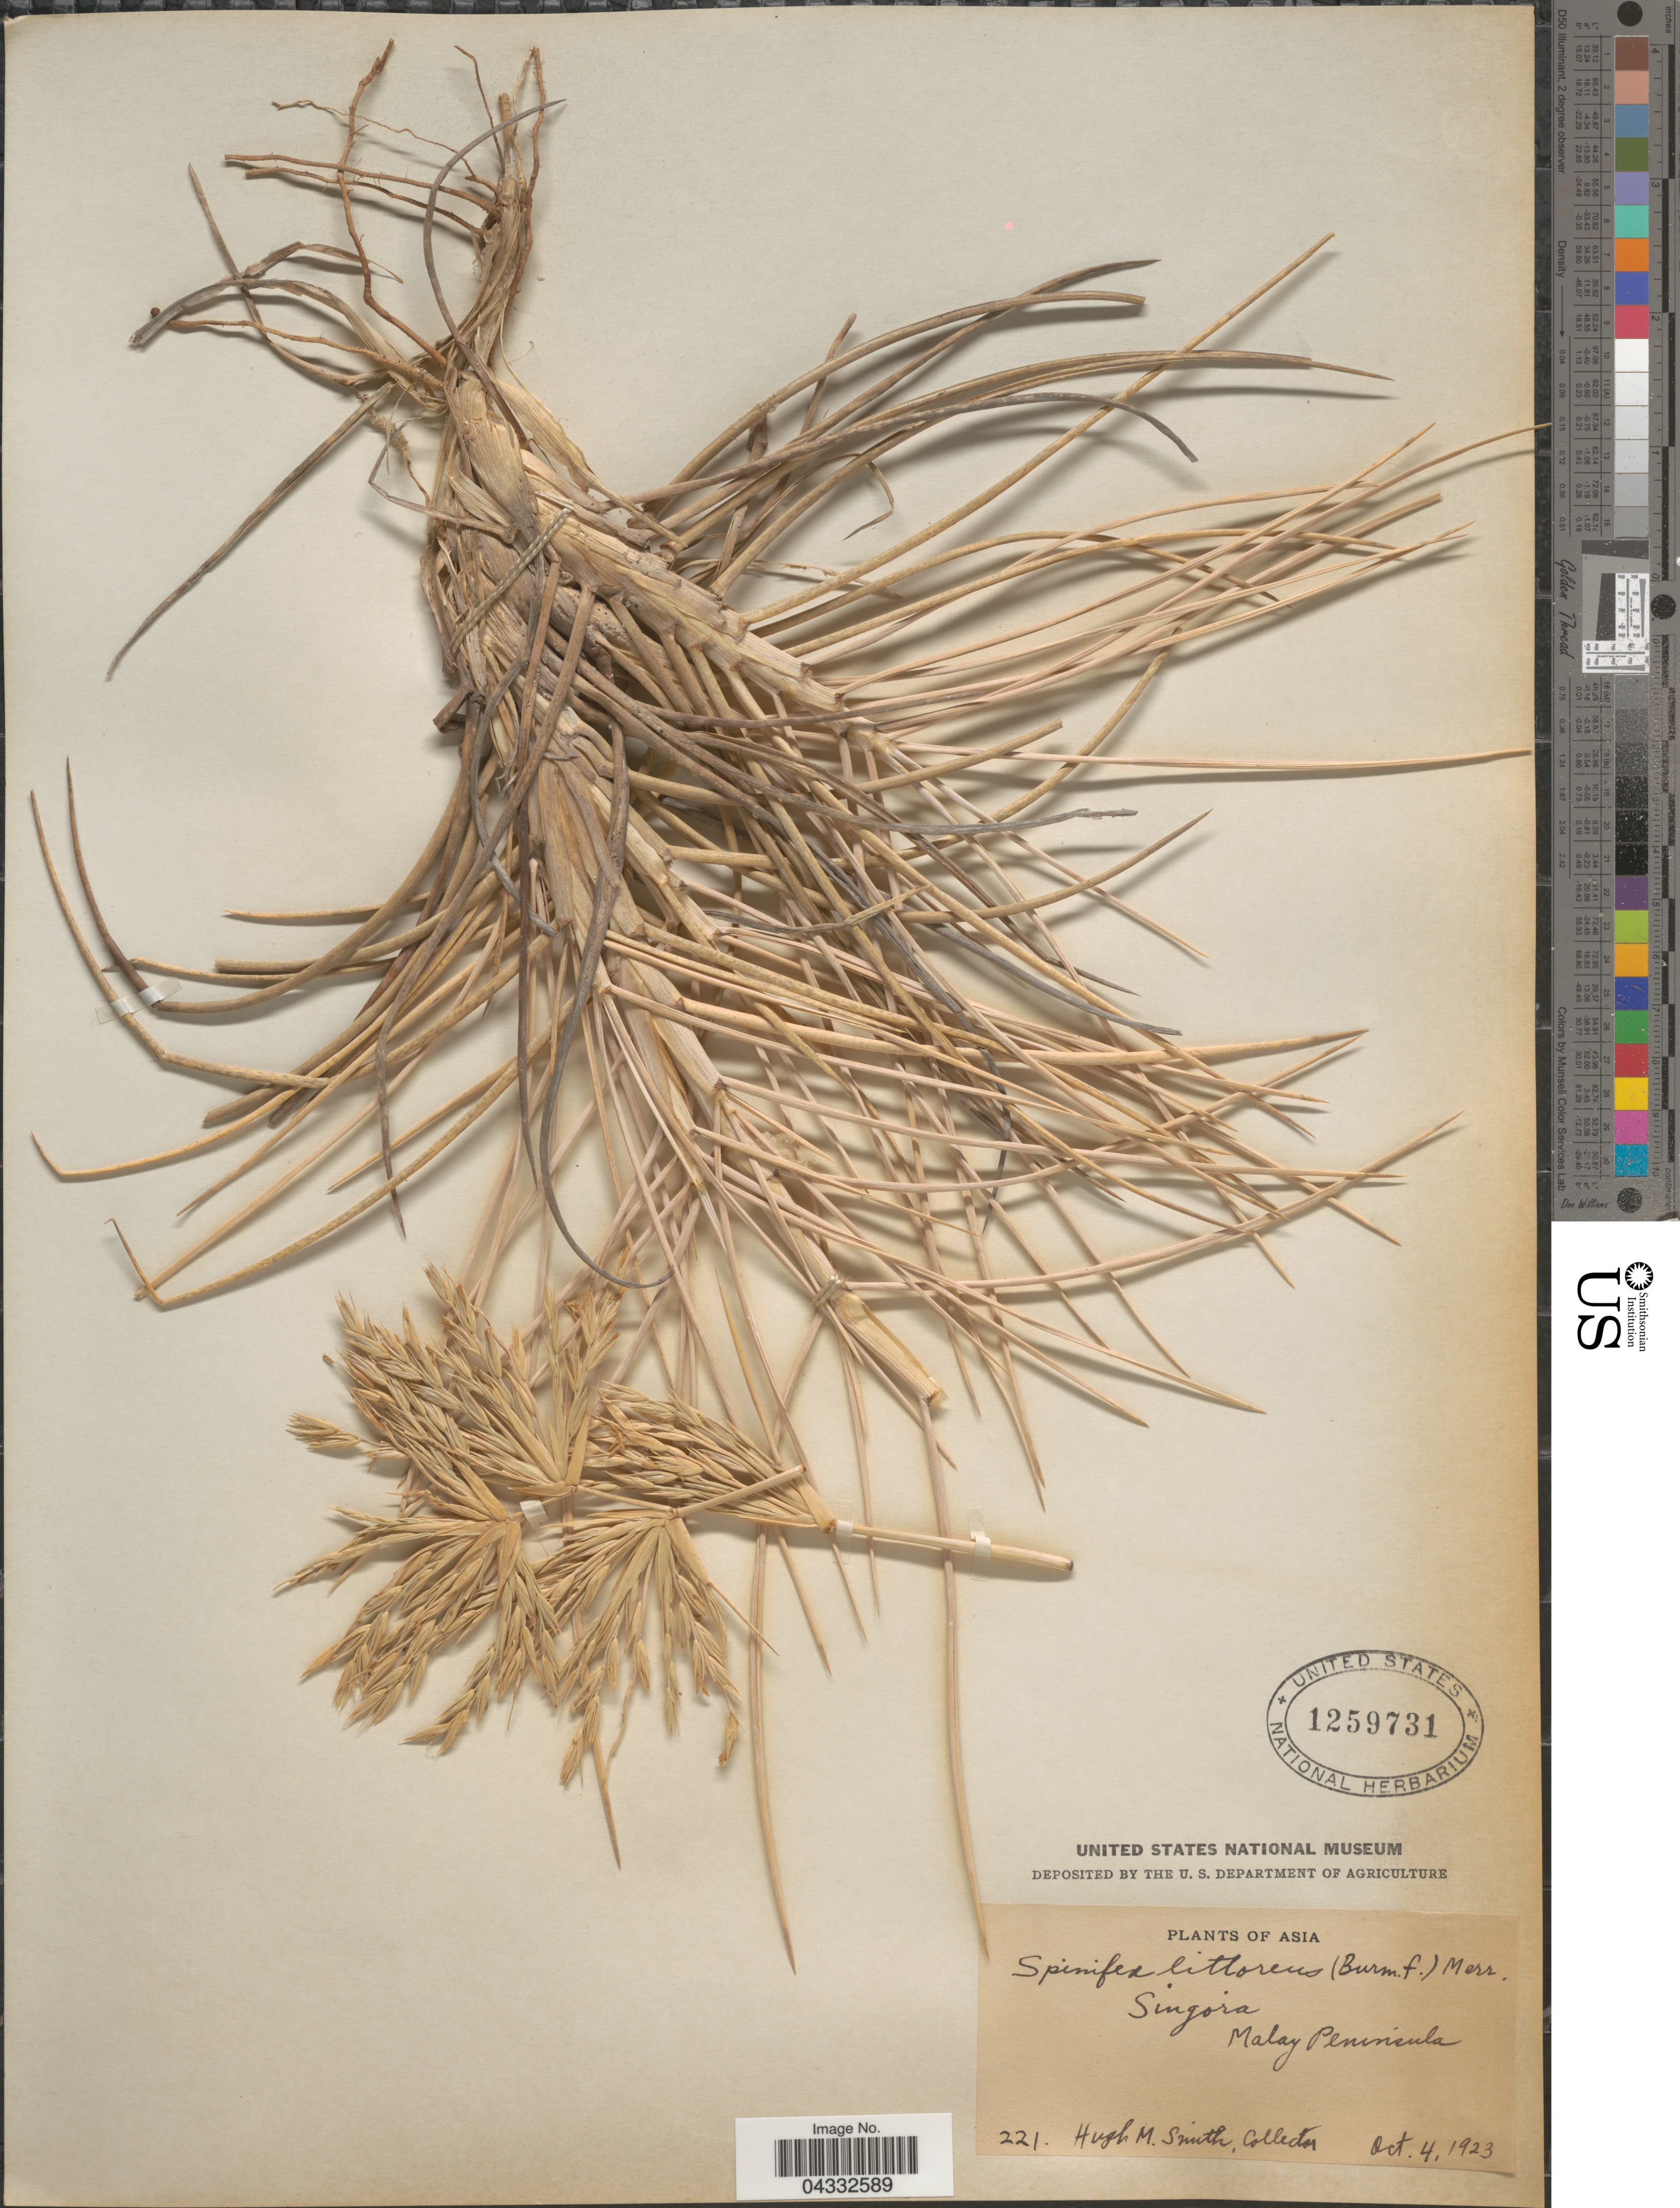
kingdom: Plantae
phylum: Tracheophyta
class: Liliopsida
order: Poales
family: Poaceae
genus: Spinifex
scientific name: Spinifex littoreus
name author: (Burm. f.) Merr.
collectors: H. M. Smith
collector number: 221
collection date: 1923-10-04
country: Malaysia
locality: Singora. Malay Peninsula.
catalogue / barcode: US 1259731